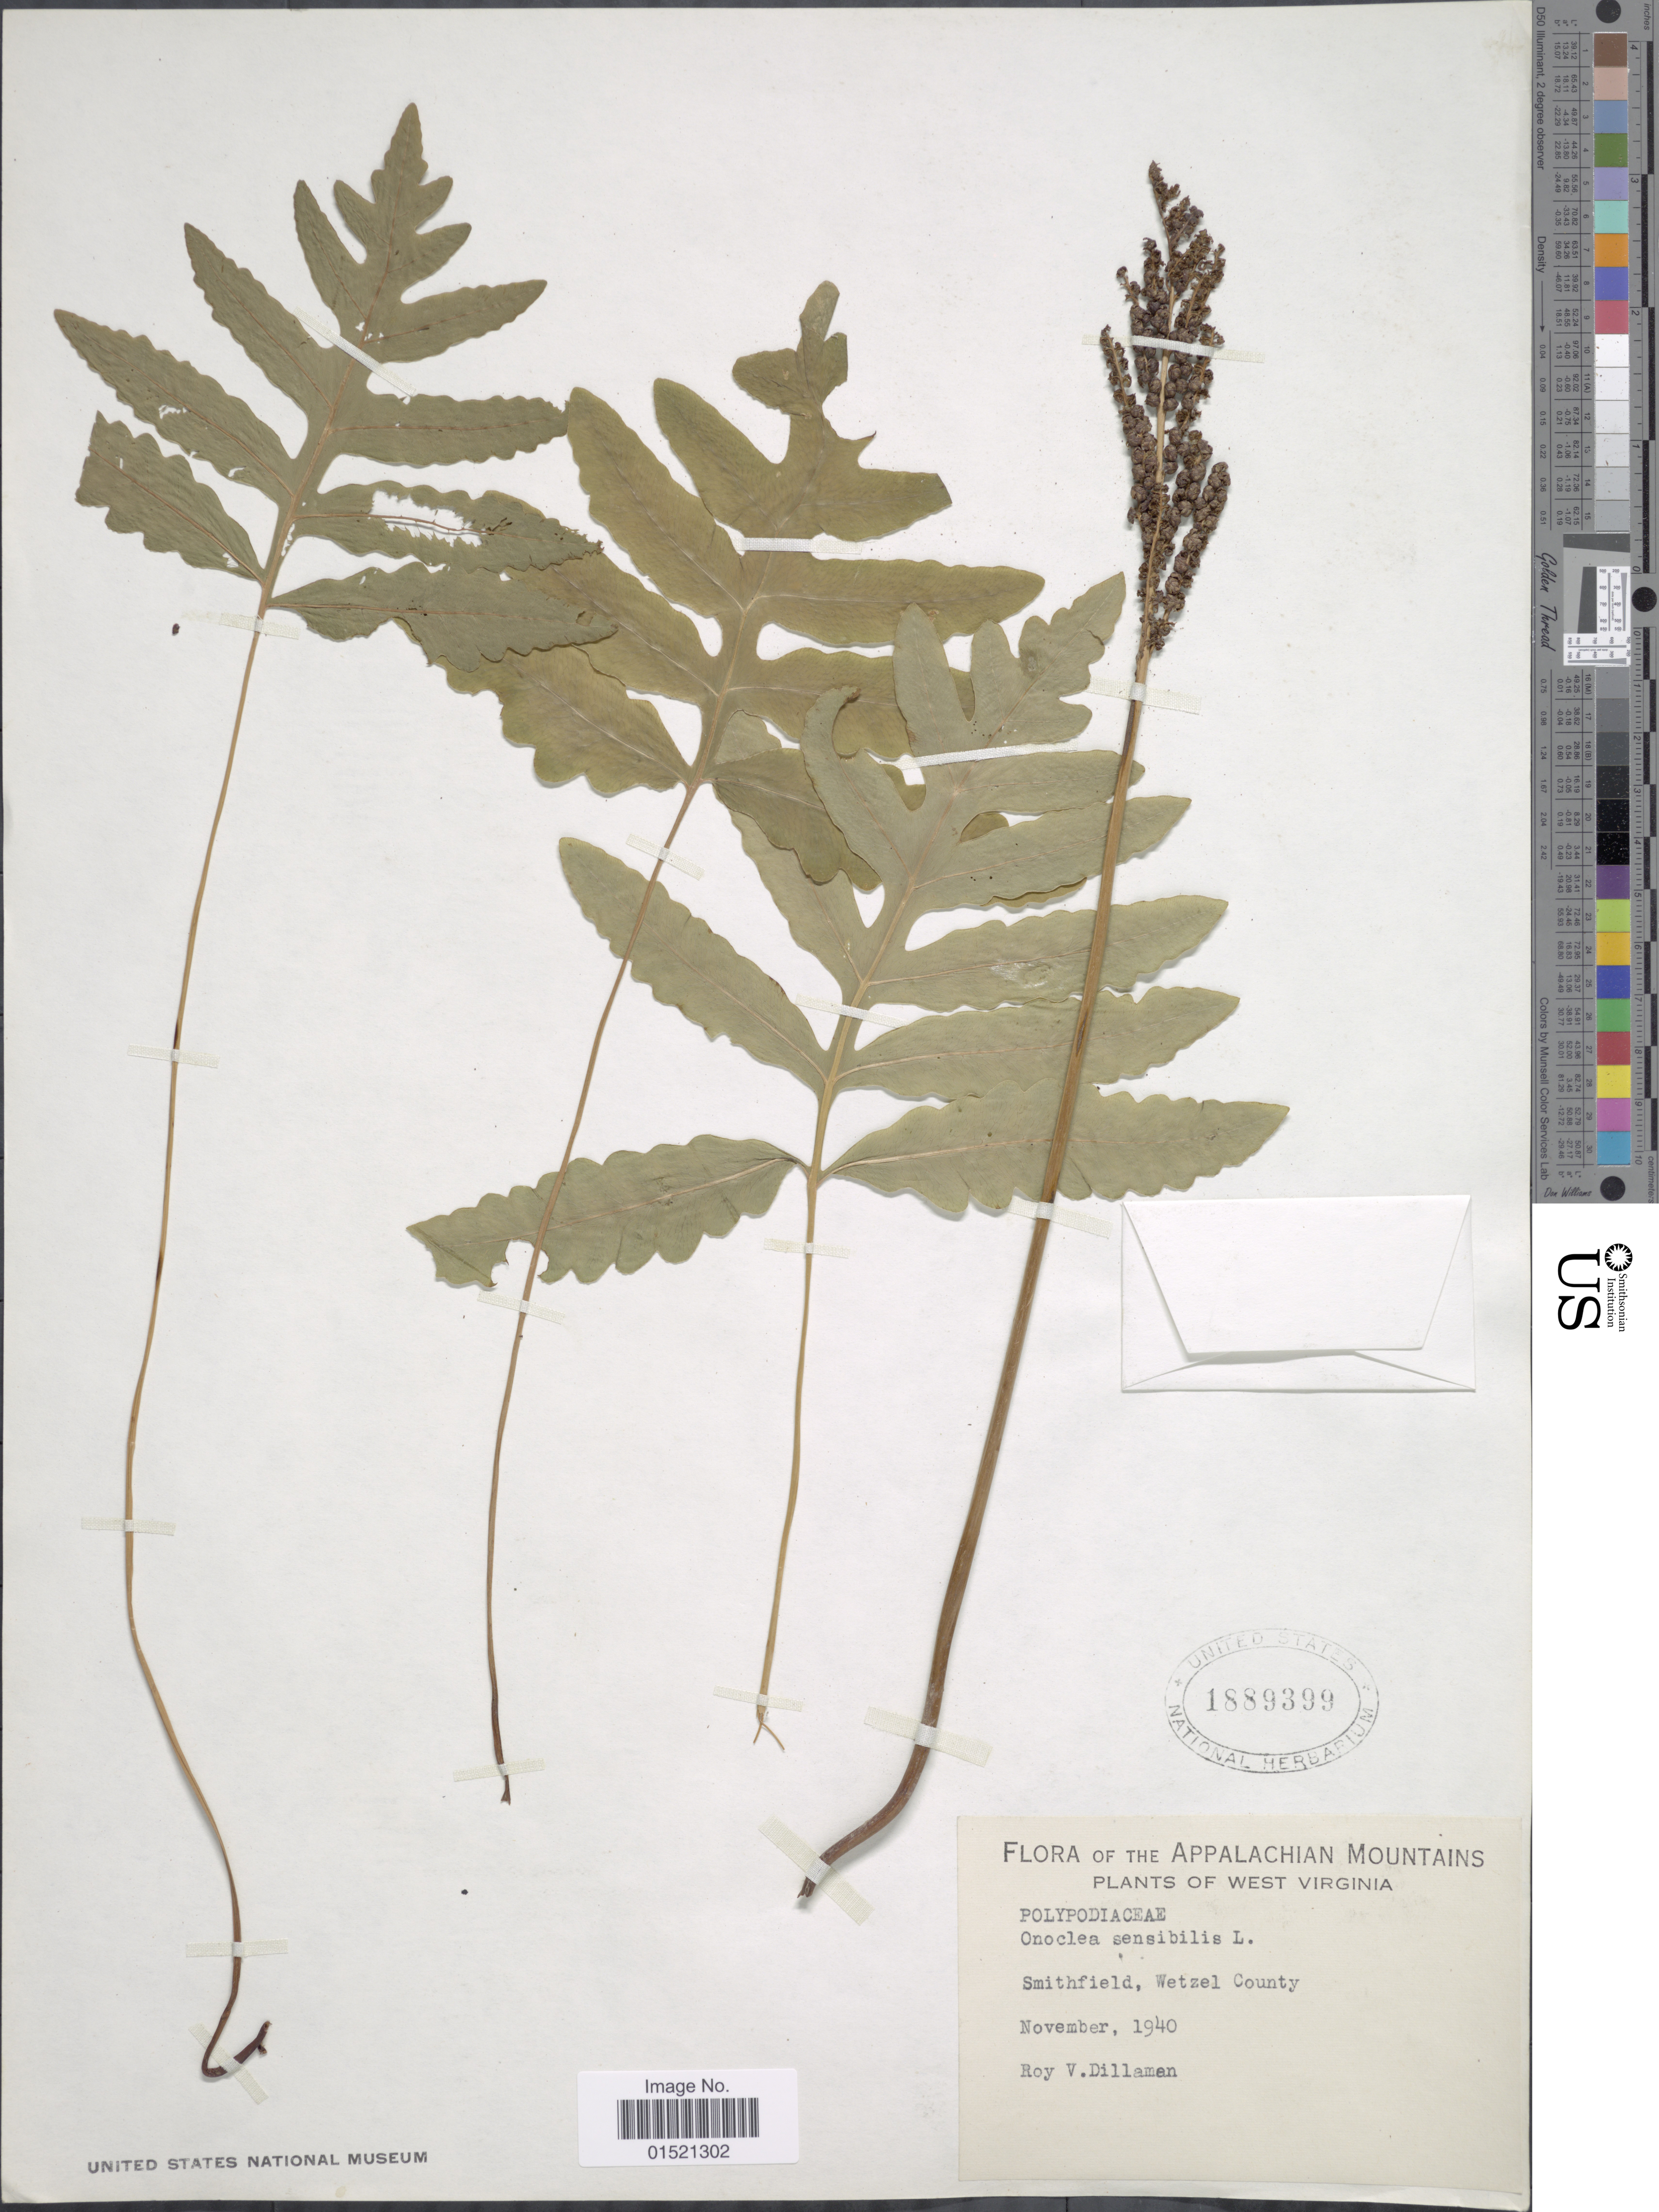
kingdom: Plantae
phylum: Tracheophyta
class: Polypodiopsida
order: Polypodiales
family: Onocleaceae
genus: Onoclea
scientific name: Onoclea sensibilis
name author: L.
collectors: R. Dillaman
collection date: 1940-11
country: United States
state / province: West Virginia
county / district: Wetzel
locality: The Appalachian Mountains, Smithfield, Wetzel County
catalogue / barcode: US 1889399